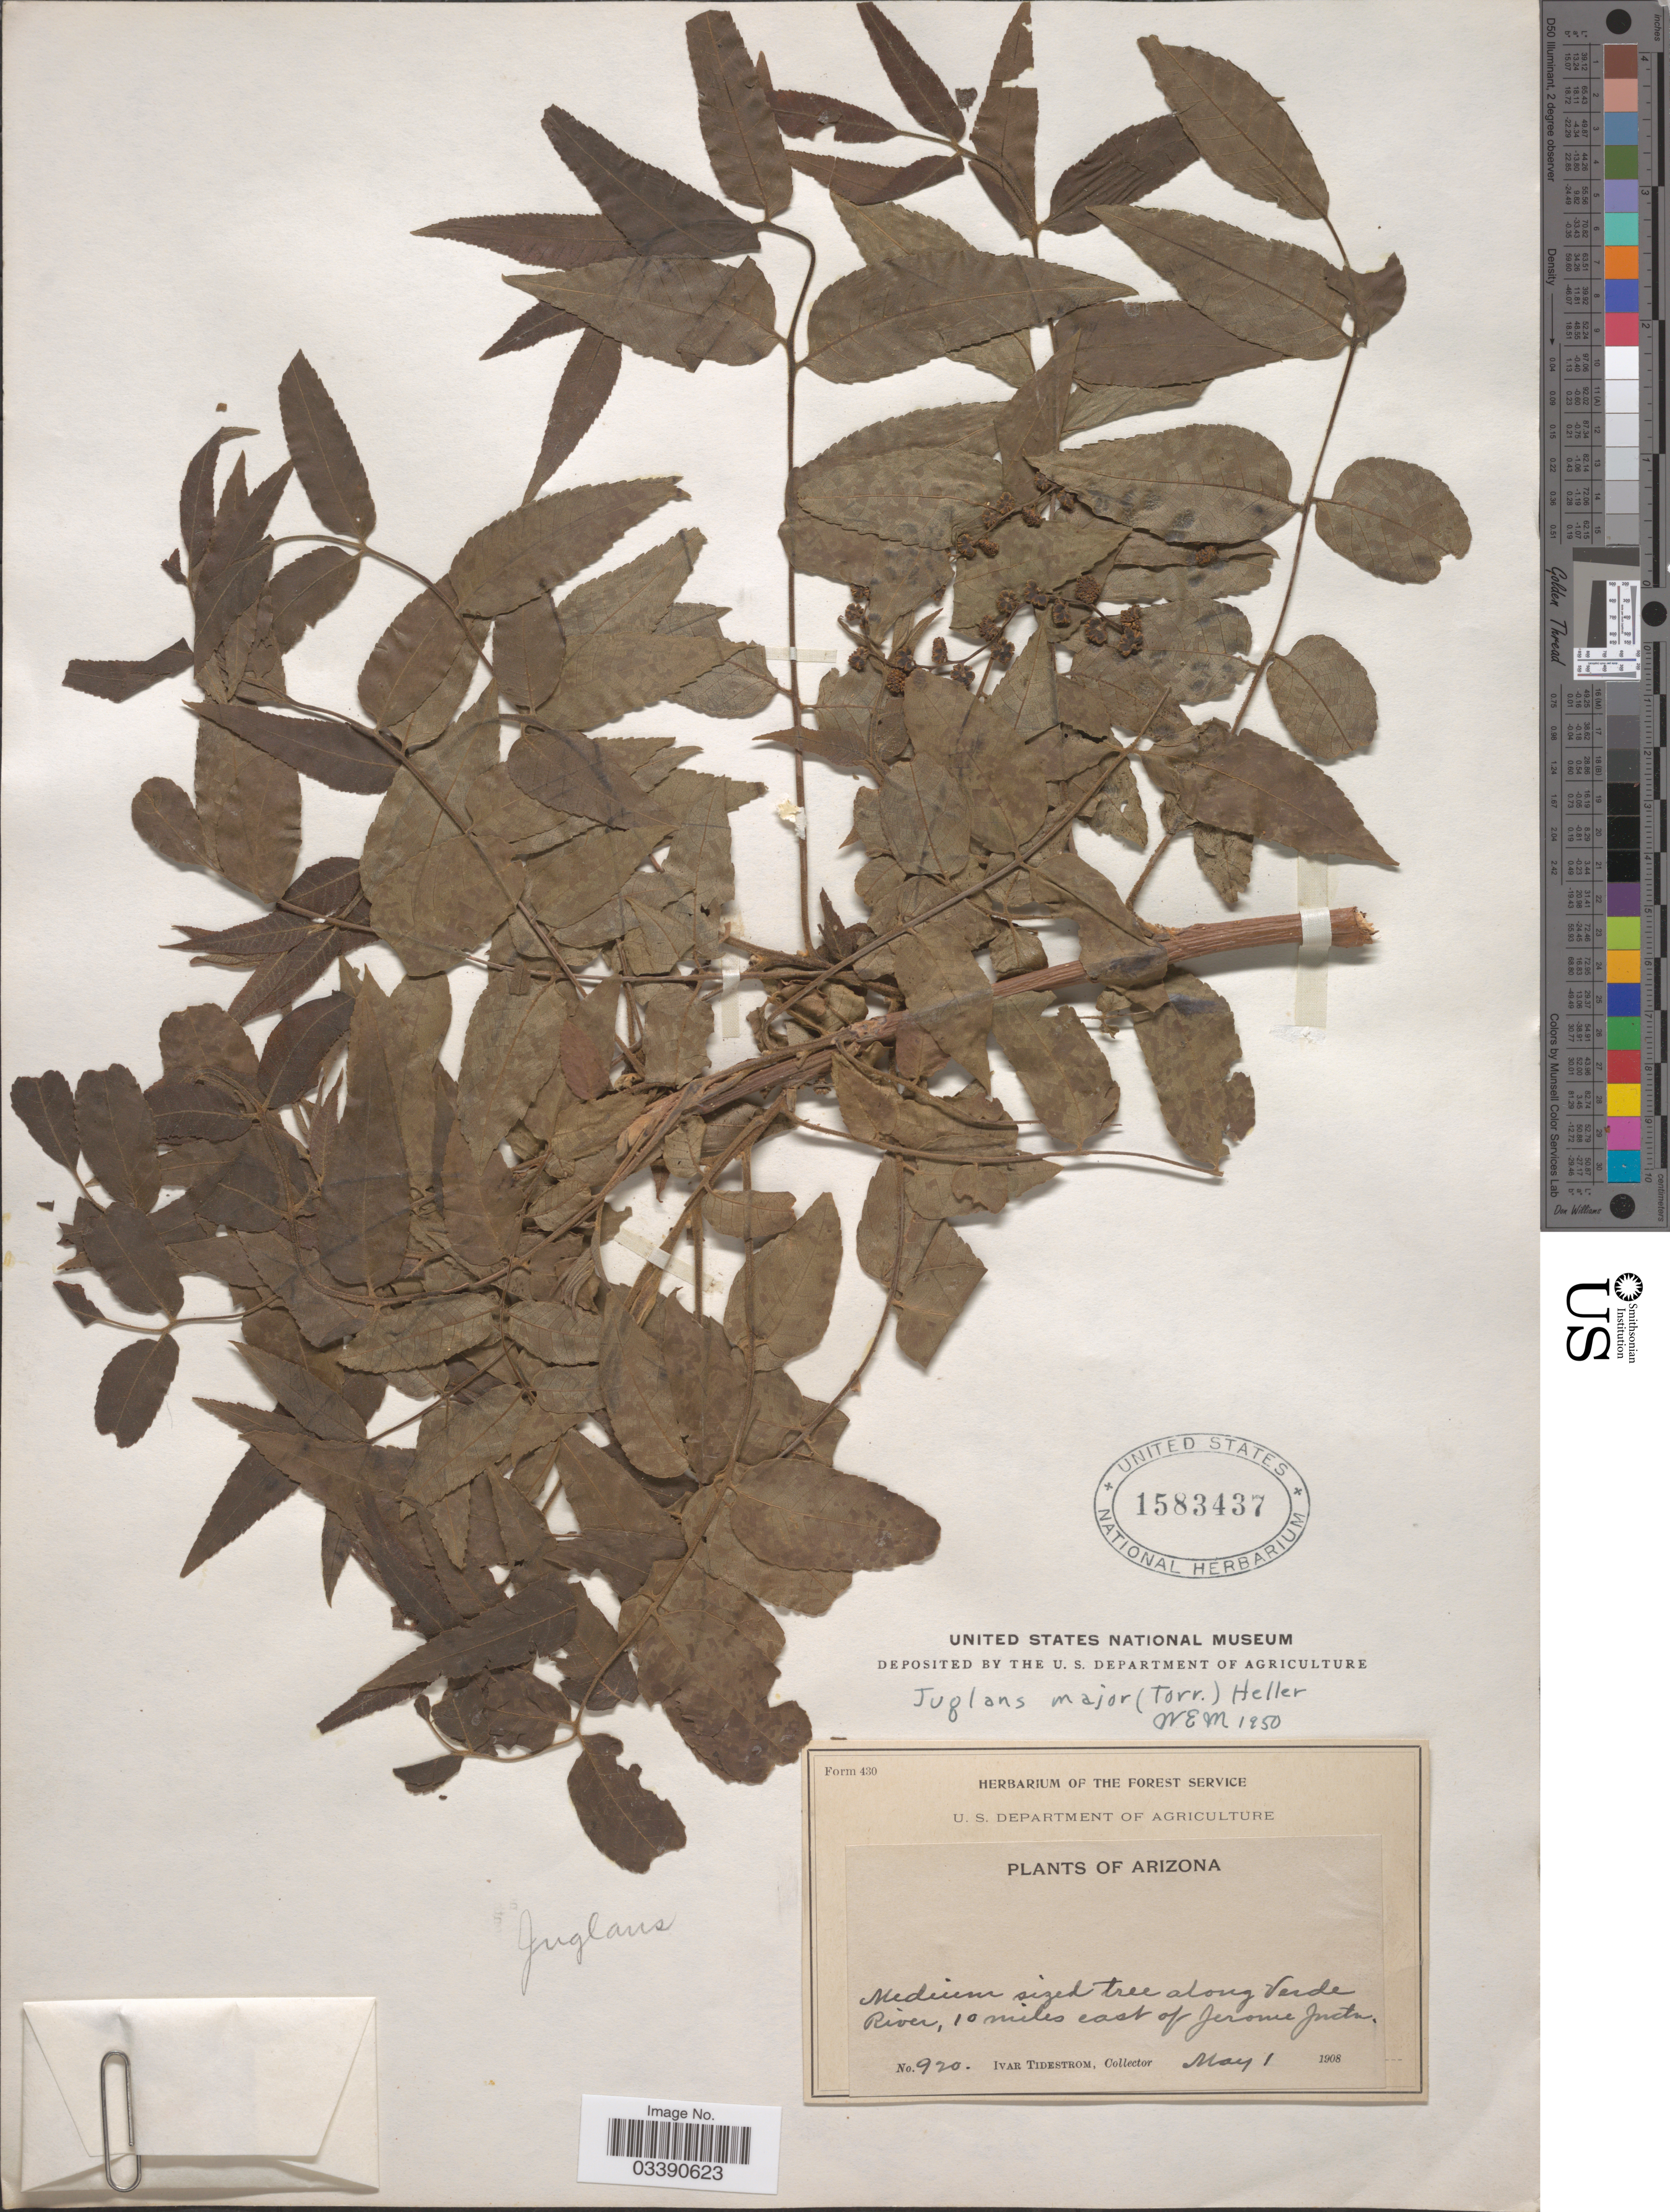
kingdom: Plantae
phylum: Tracheophyta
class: Magnoliopsida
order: Fagales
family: Juglandaceae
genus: Juglans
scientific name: Juglans major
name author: (Torr.) A. Heller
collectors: I. F. Tidestrom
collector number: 920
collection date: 1908-05-01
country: United States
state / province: Arizona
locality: Along Verde River, 10 miles east of Jerome Jnctn.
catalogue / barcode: US 1583437